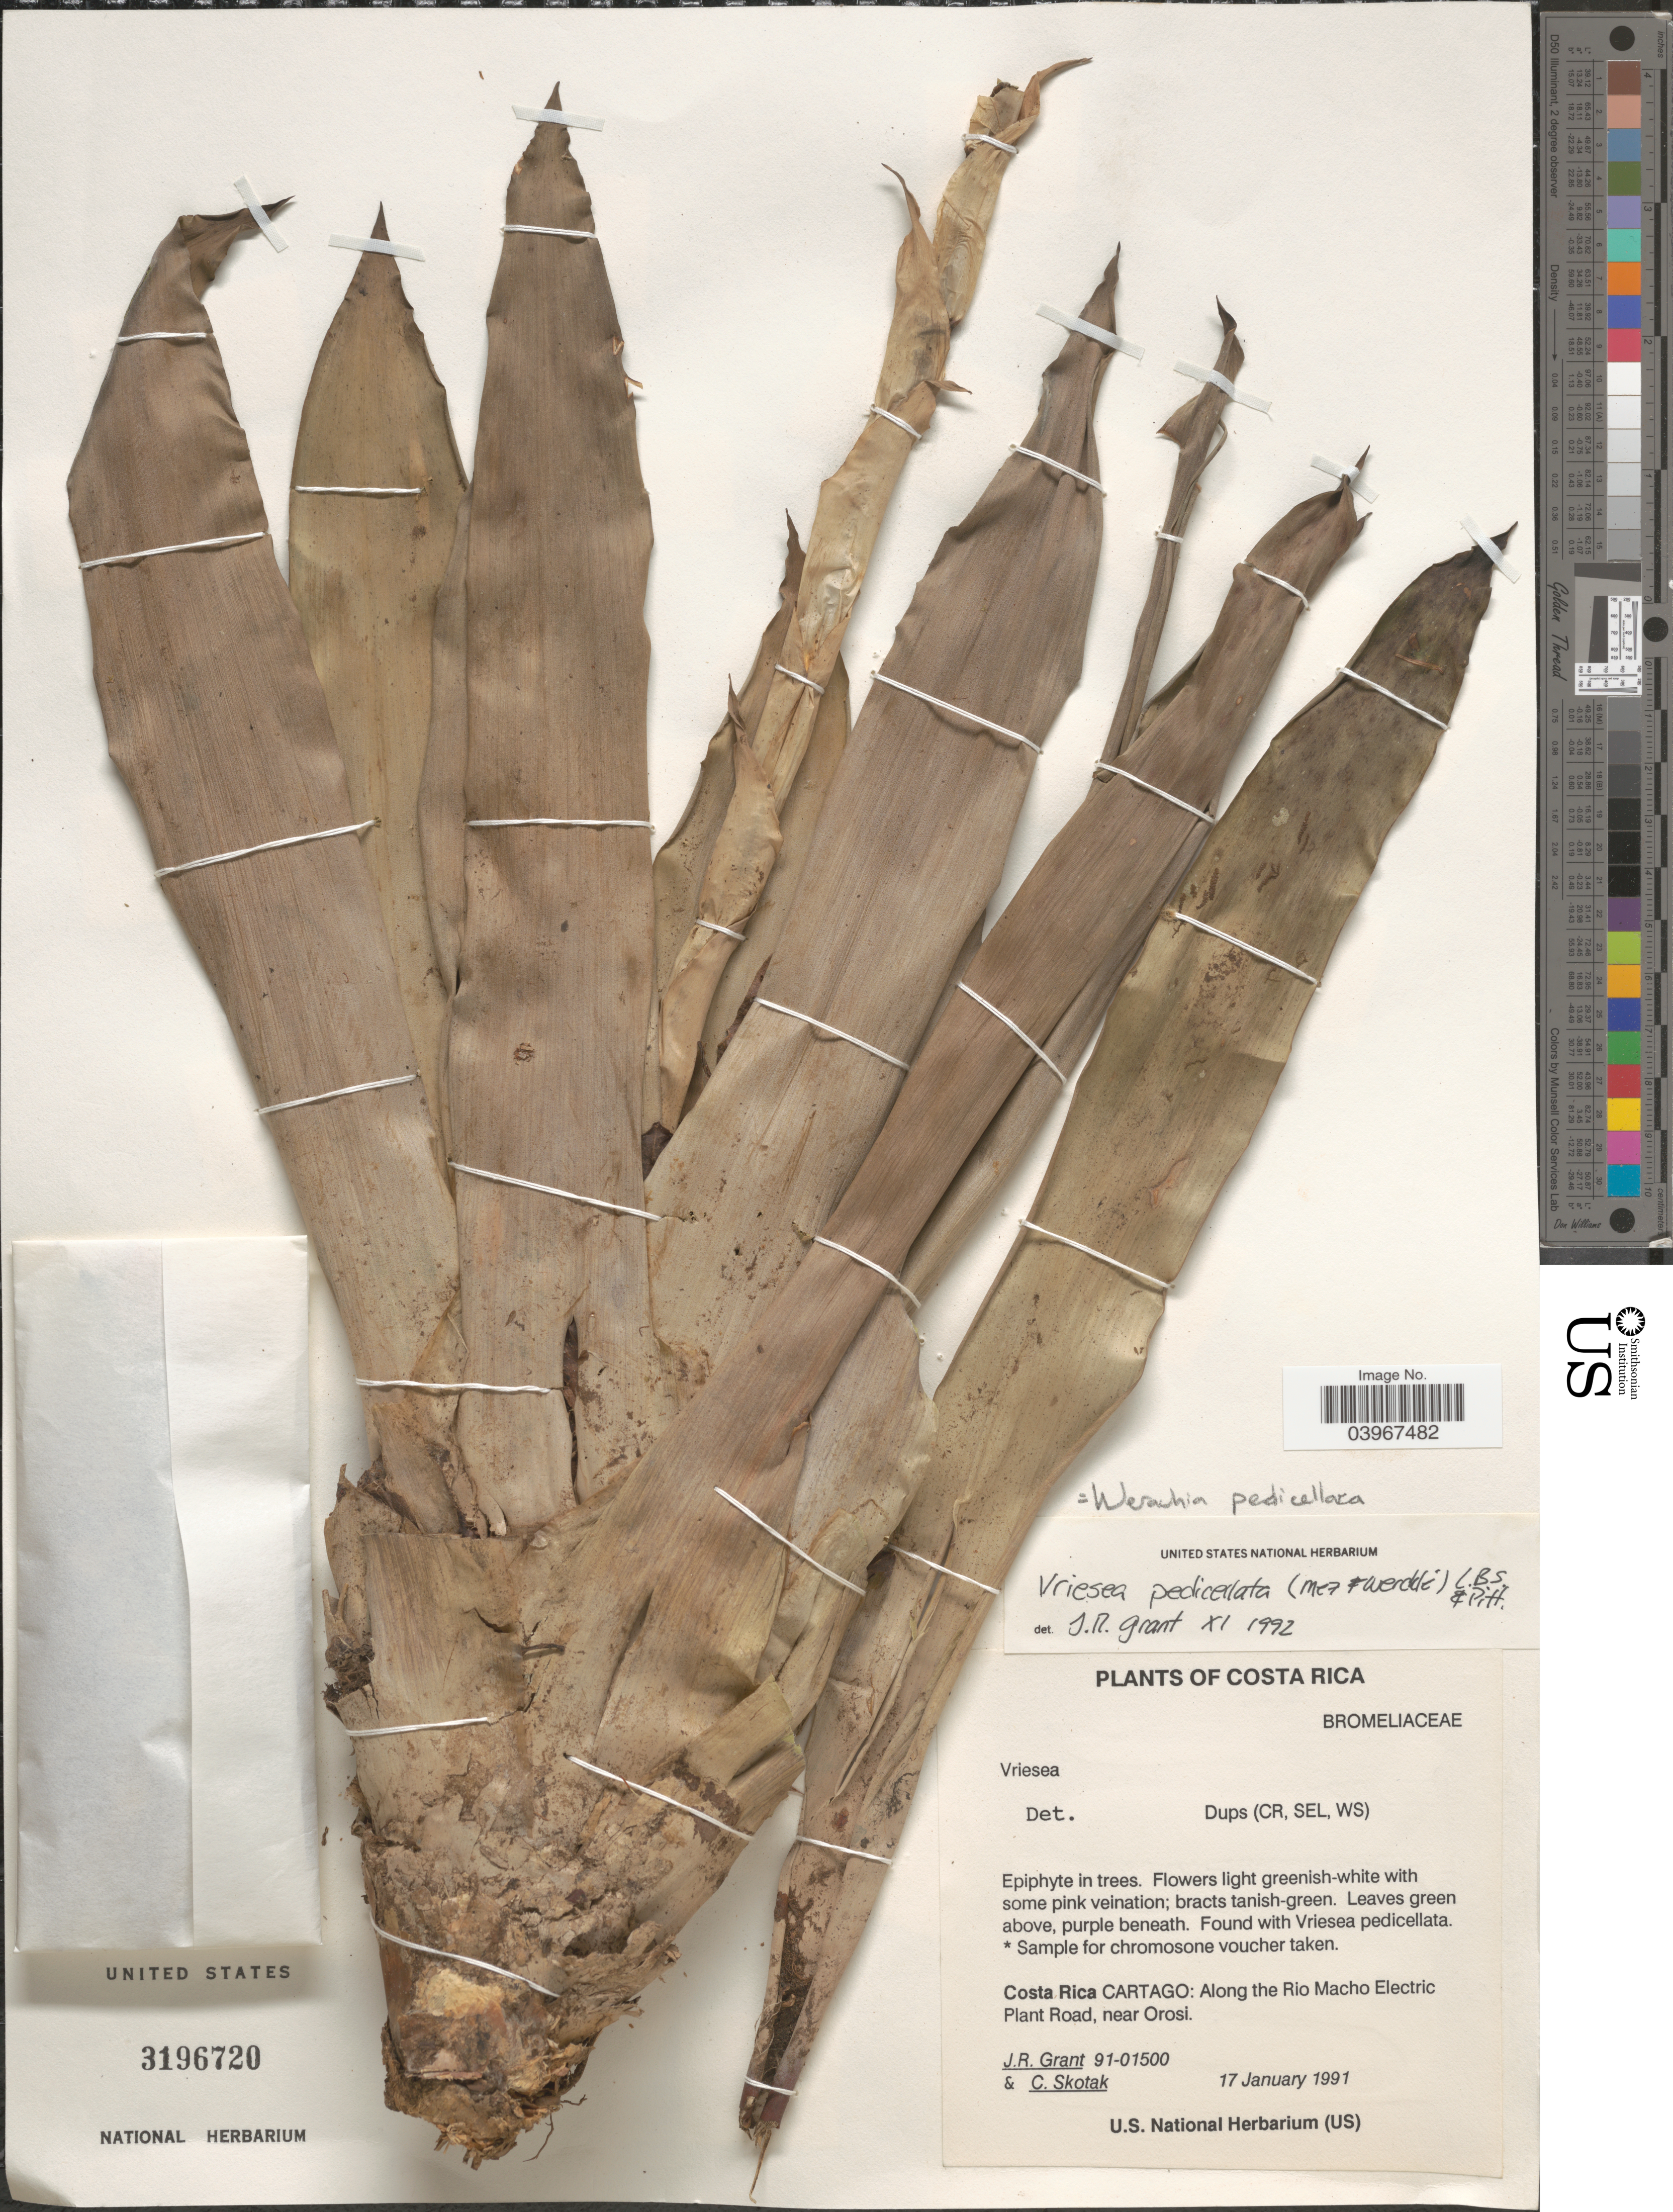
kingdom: Plantae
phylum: Tracheophyta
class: Liliopsida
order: Poales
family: Bromeliaceae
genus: Werauhia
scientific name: Werauhia pedicellata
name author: (Mez & Wercklé) J.R. Grant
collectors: J. Grant & C. Skotak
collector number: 91-01500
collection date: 1991-01-17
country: Costa Rica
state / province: Cartago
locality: Along the Rio Macho Electric Plant Road, near Orosi.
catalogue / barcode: US 3196720